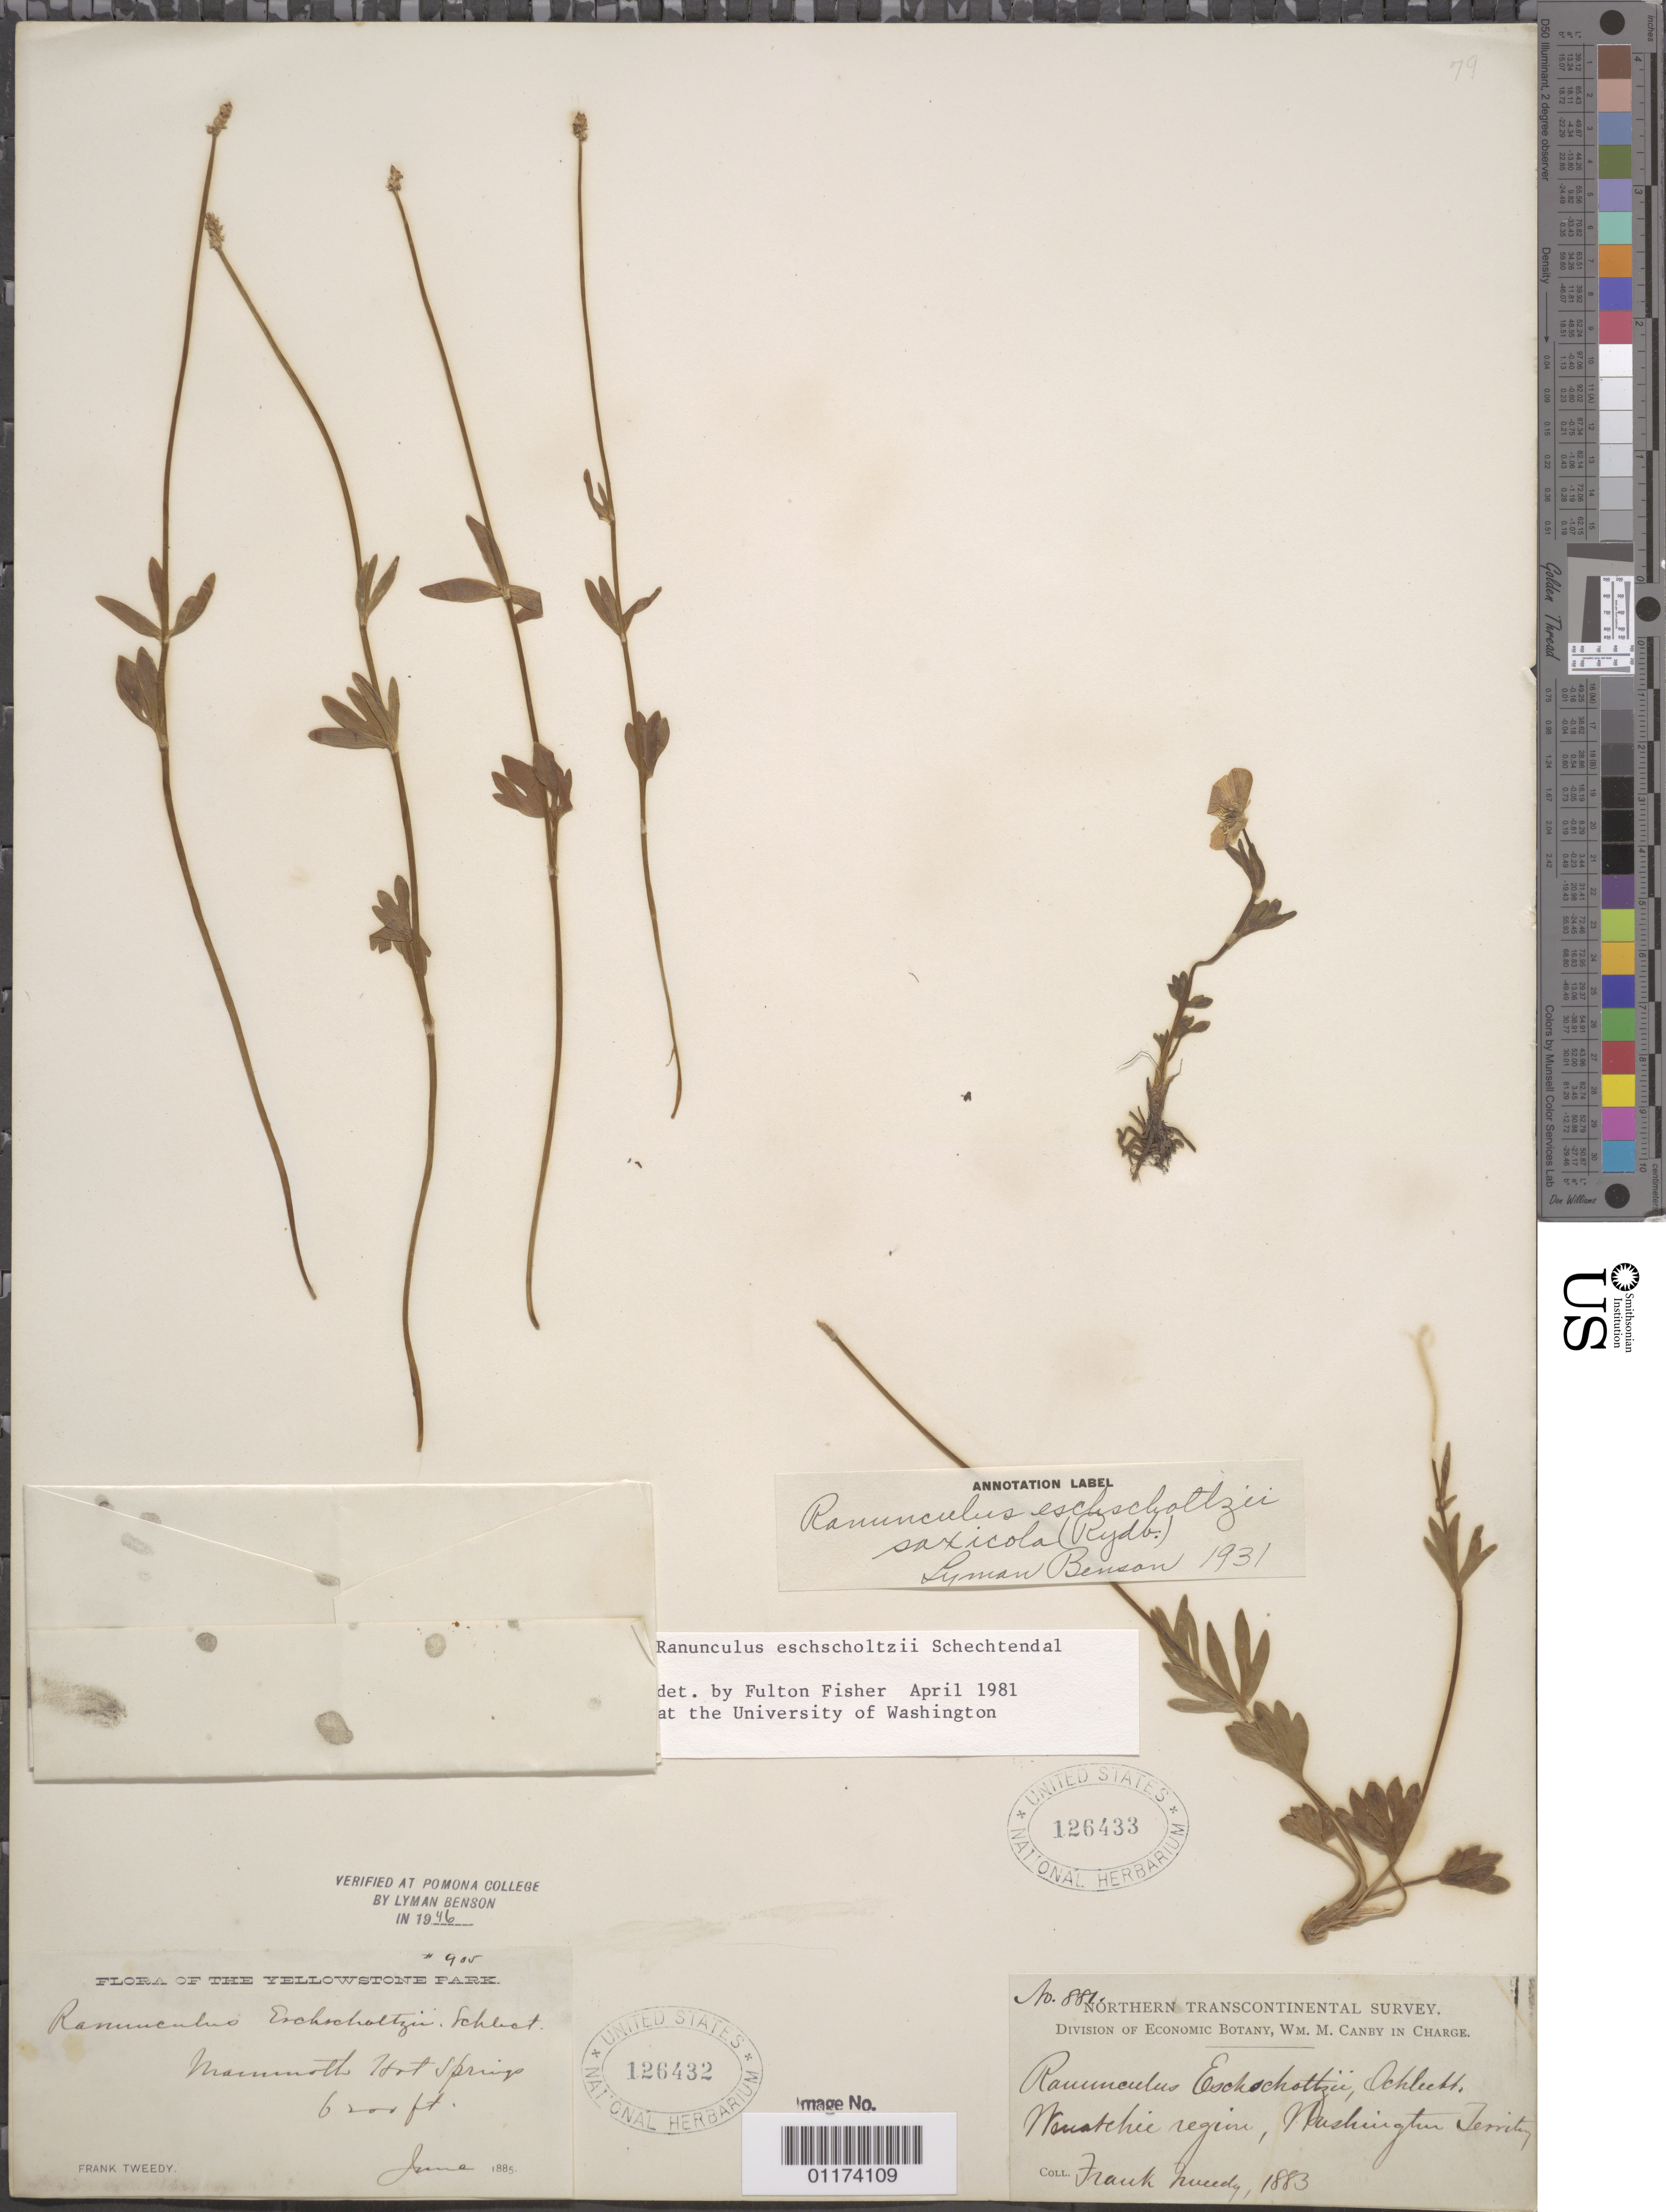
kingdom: Plantae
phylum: Tracheophyta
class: Magnoliopsida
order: Ranunculales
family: Ranunculaceae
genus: Ranunculus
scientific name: Ranunculus eschscholtzii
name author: Schltdl.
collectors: F. Tweedy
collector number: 881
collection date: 1883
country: United States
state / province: Washington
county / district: Chelan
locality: Wenatchee region, Washington Territory.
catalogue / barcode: US 126433